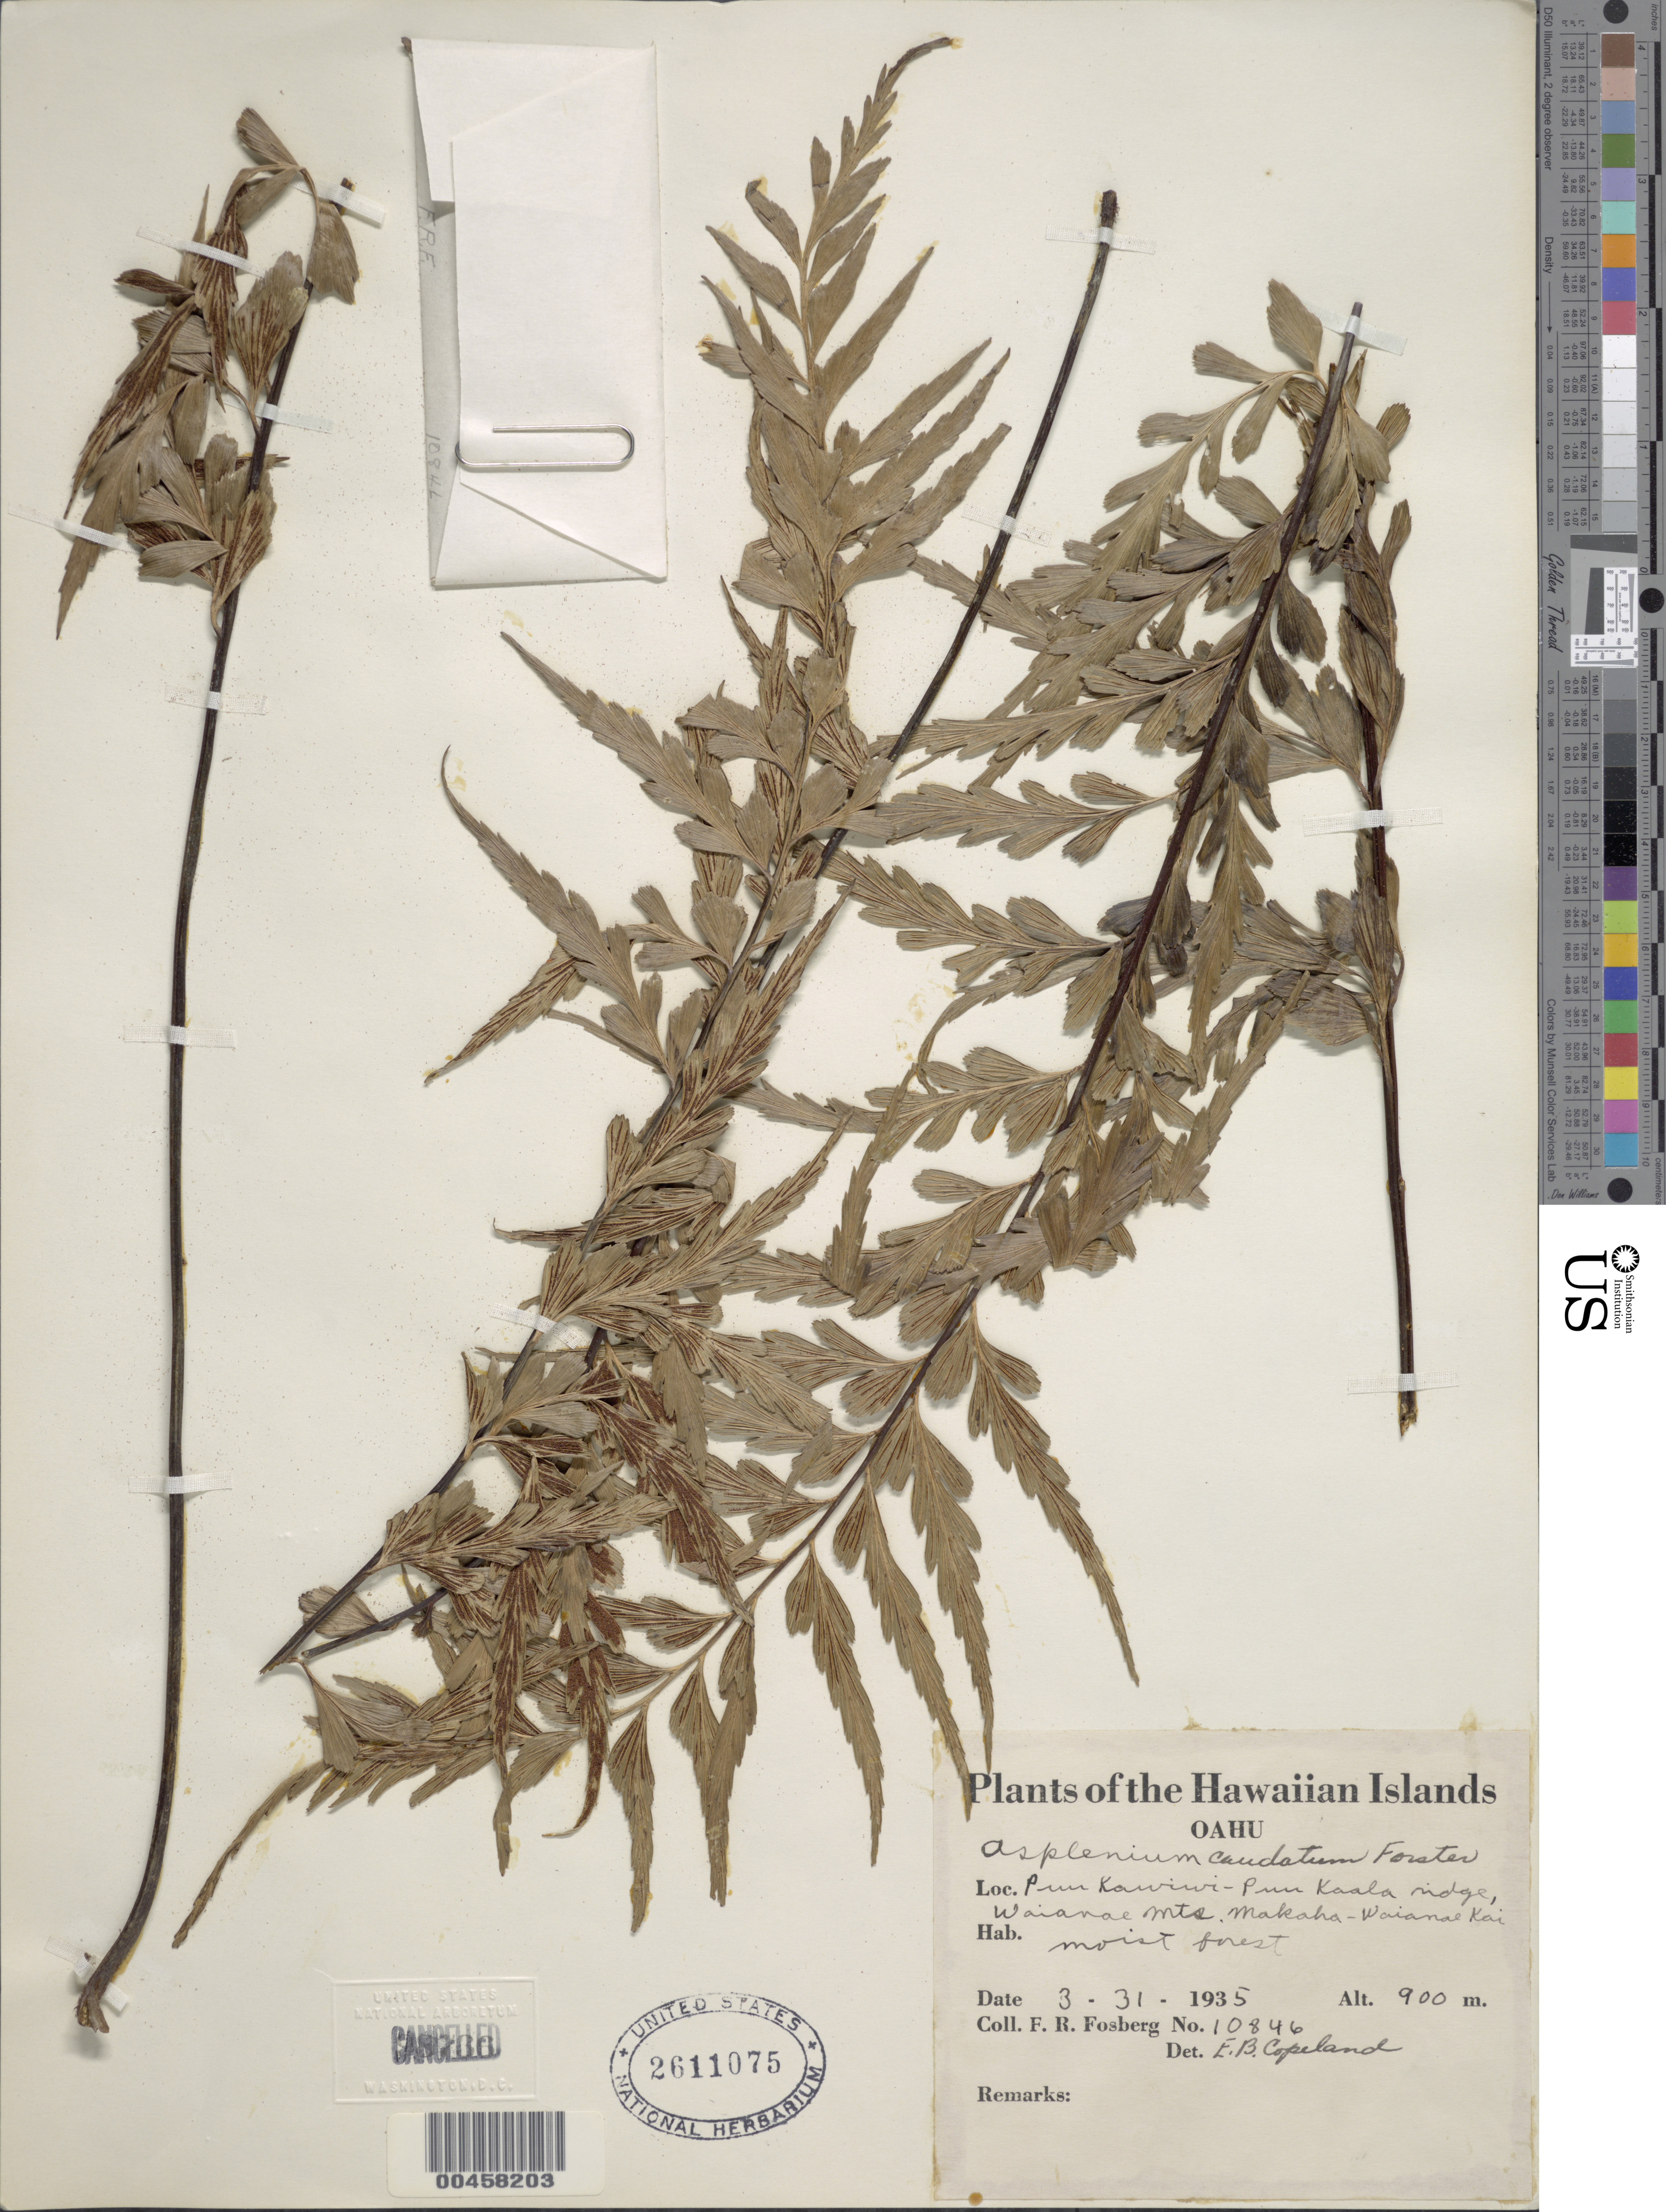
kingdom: Plantae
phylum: Tracheophyta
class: Polypodiopsida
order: Polypodiales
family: Aspleniaceae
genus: Asplenium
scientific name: Asplenium polyodon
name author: G. Forst.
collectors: F. R. Fosberg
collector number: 10846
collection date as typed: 31 Mar 1935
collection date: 1935-03-31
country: United States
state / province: Hawaii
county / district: Honolulu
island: Oahu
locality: Puu Kawiwi - Puu Kaala ridge, Waianae Mts. Makaha - Waianae Kai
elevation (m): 900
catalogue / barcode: US 2611075